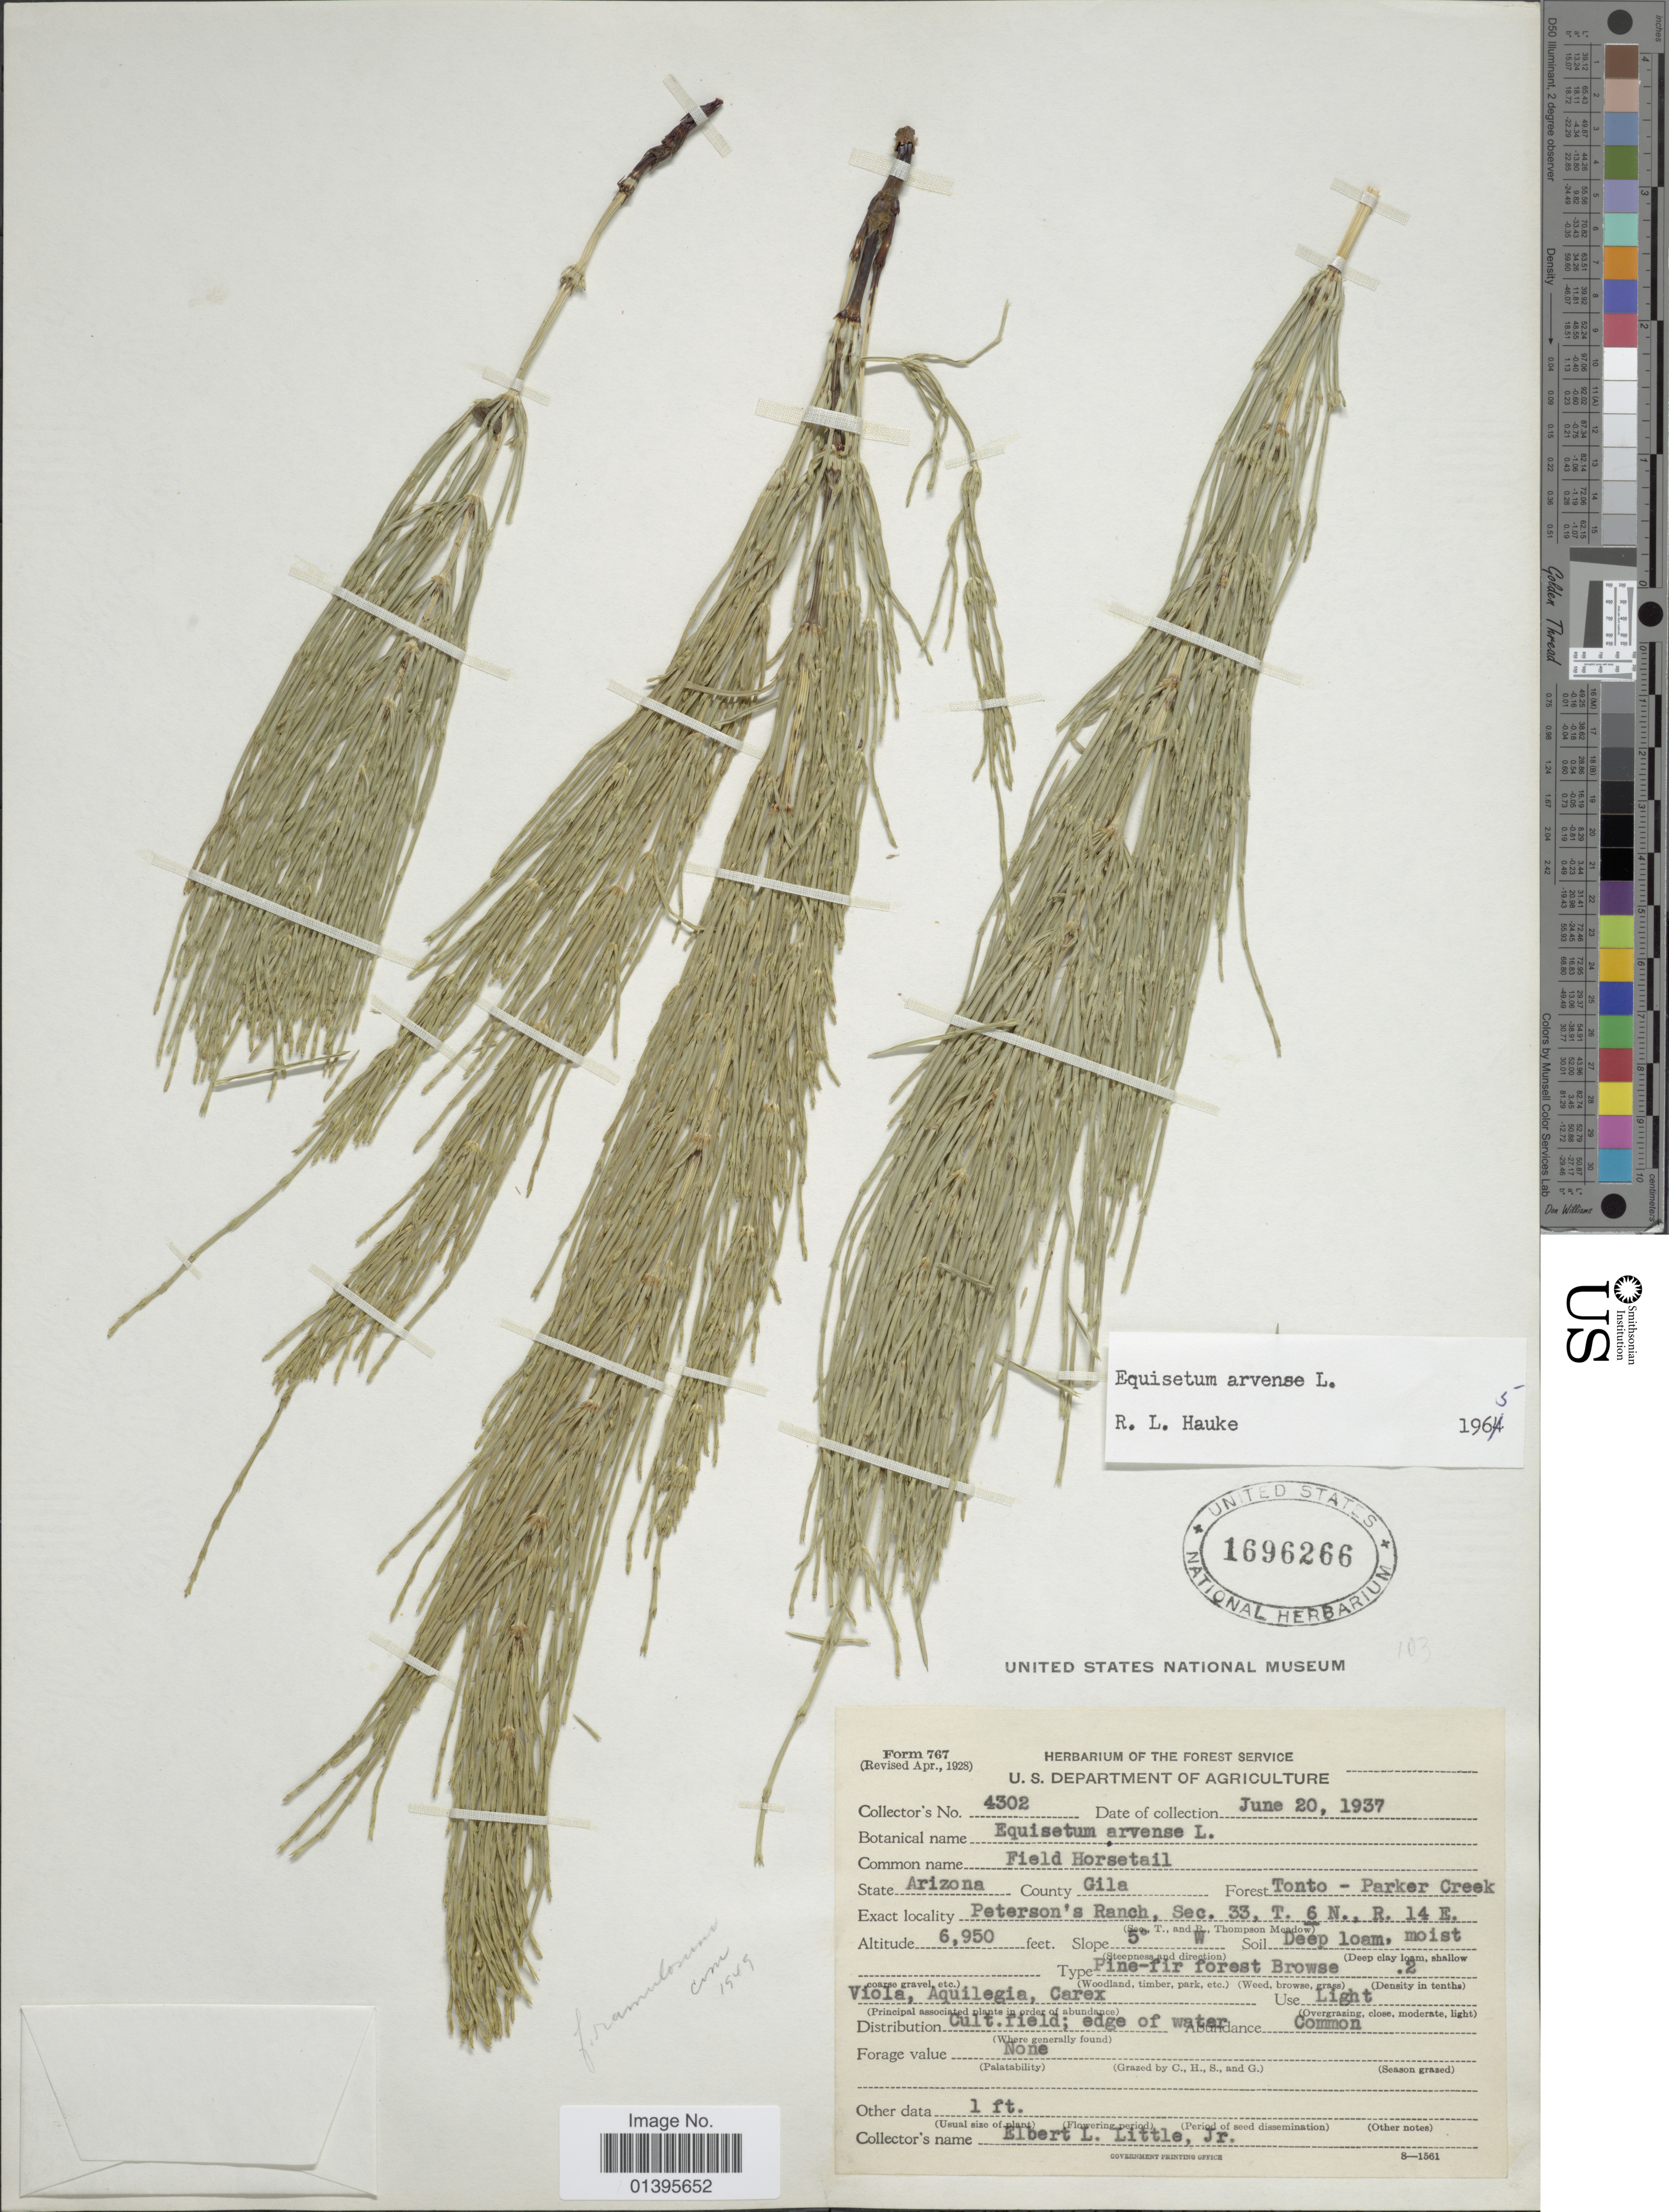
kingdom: Plantae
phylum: Tracheophyta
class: Polypodiopsida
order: Equisetales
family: Equisetaceae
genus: Equisetum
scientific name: Equisetum arvense f. ramulosum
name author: (Rupr.) Klinge ex Scoggan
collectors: E. L. Little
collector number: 4302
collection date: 1937-06-20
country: United States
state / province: Arizona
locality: County Gila. Forest Tonto-Parker Creek. Peterson's Ranch, Sec. 33, T. 6 N., R 14 E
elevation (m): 2118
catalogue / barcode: US 1696266